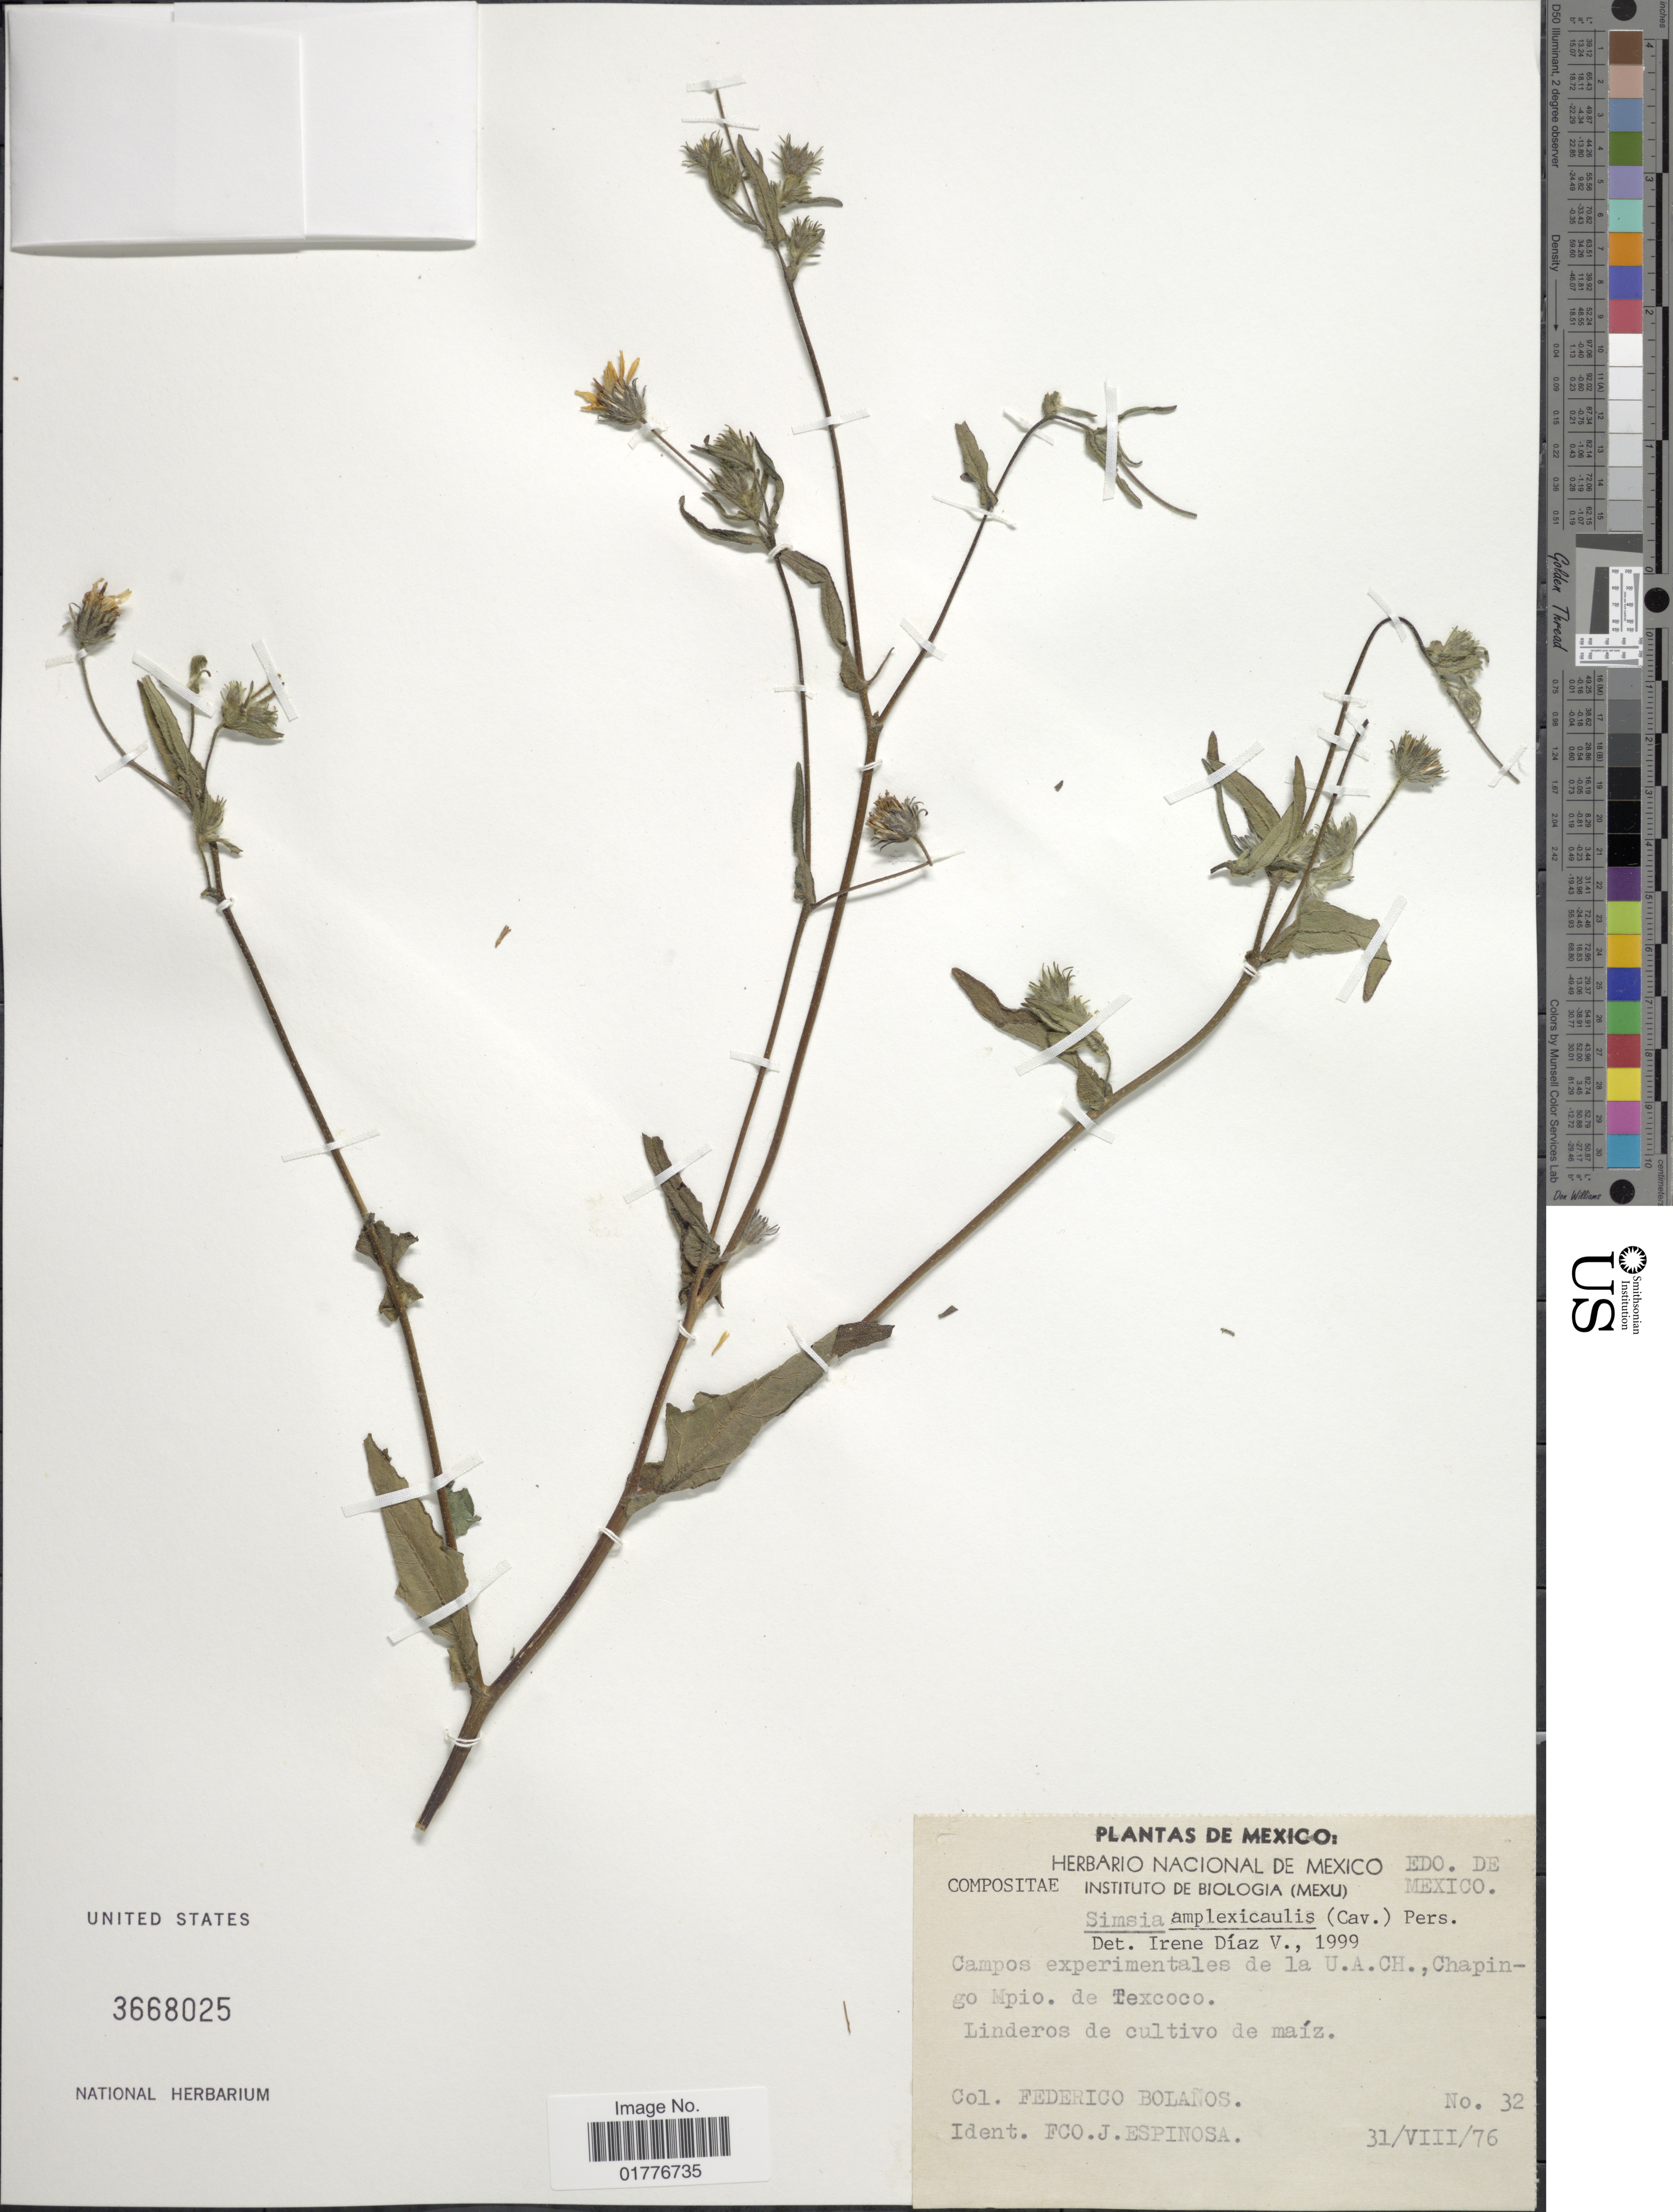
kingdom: Plantae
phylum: Tracheophyta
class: Magnoliopsida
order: Asterales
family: Asteraceae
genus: Simsia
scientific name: Simsia amplexicaulis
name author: (Cav.) Pers.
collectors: F. Bolaños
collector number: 32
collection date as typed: Transcribed d/m/y: 31/8/76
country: Mexico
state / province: México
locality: Campos experimentales de la U.A. Ch., Chapingo Mpio. de Texcoco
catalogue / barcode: US 3668025